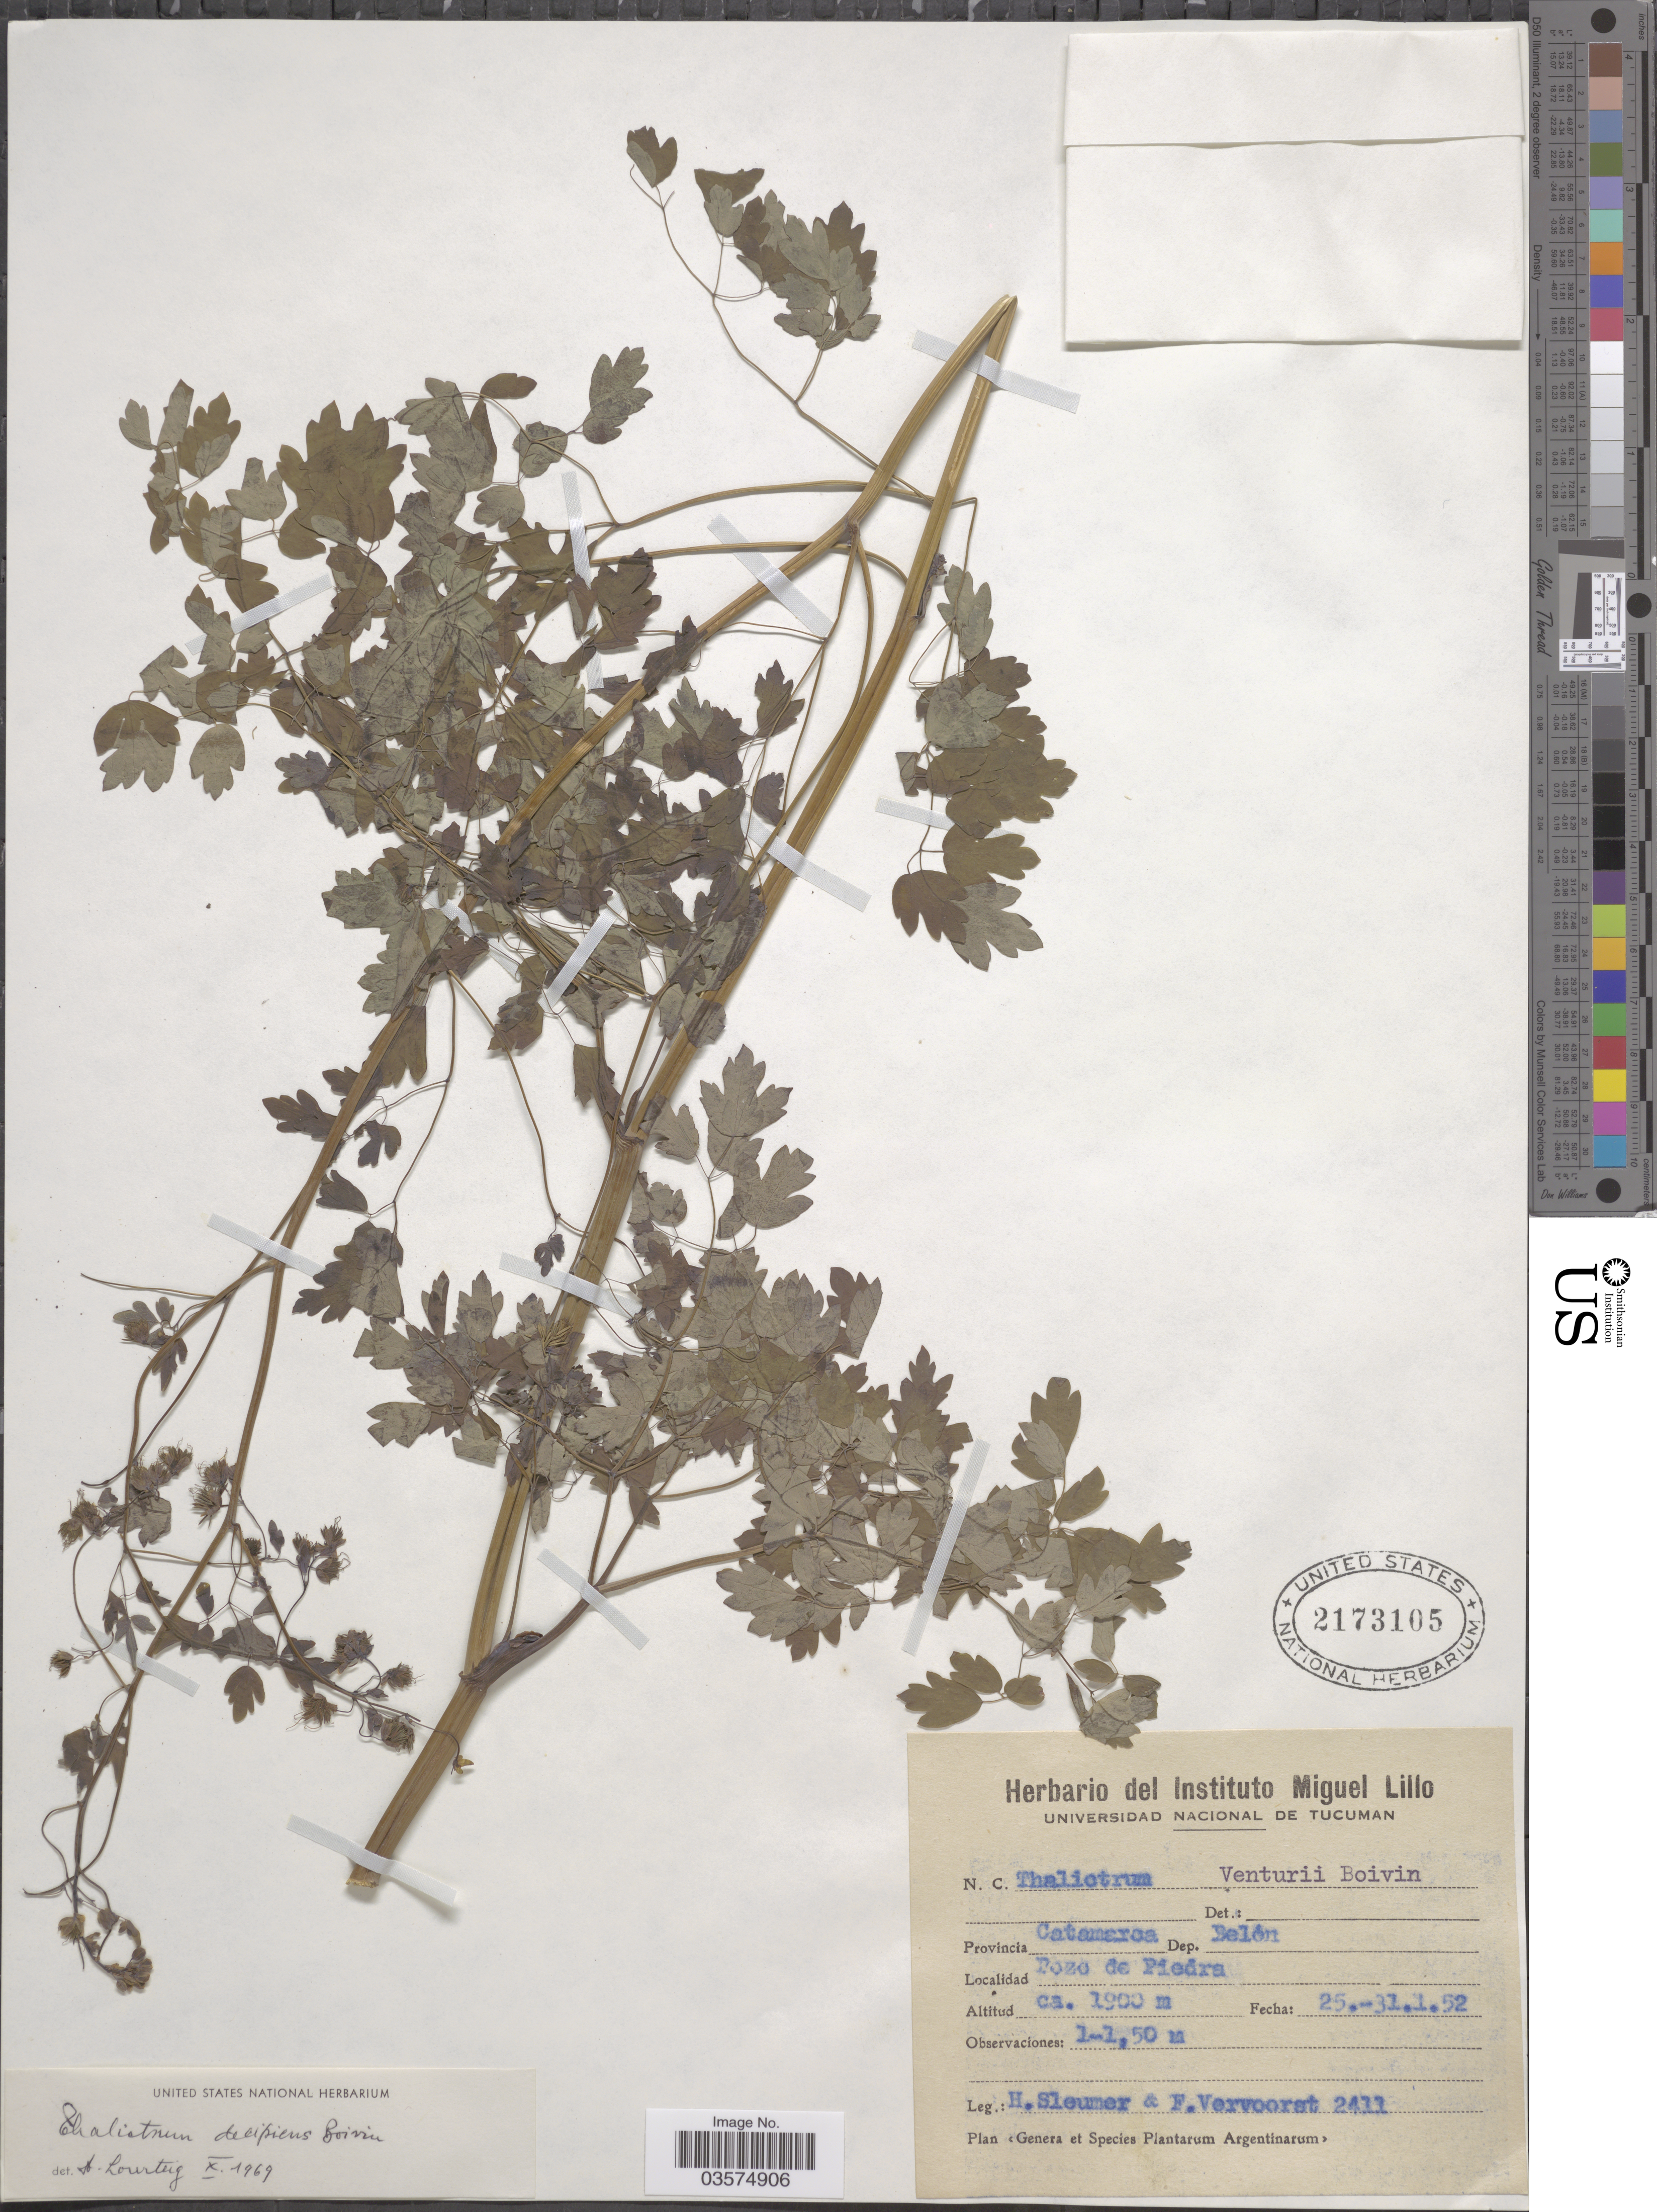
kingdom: Plantae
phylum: Tracheophyta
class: Magnoliopsida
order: Ranunculales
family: Ranunculaceae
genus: Thalictrum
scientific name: Thalictrum decipiens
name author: B. Boivin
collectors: H. O. Sleumer & F. Vervoorst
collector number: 2411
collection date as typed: Transcribed d/m/y: 25/1/52 to 31/1/52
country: Argentina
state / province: Catamarca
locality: Dep. Belón. Pozo de Piedra.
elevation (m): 1900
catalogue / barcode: US 2173105